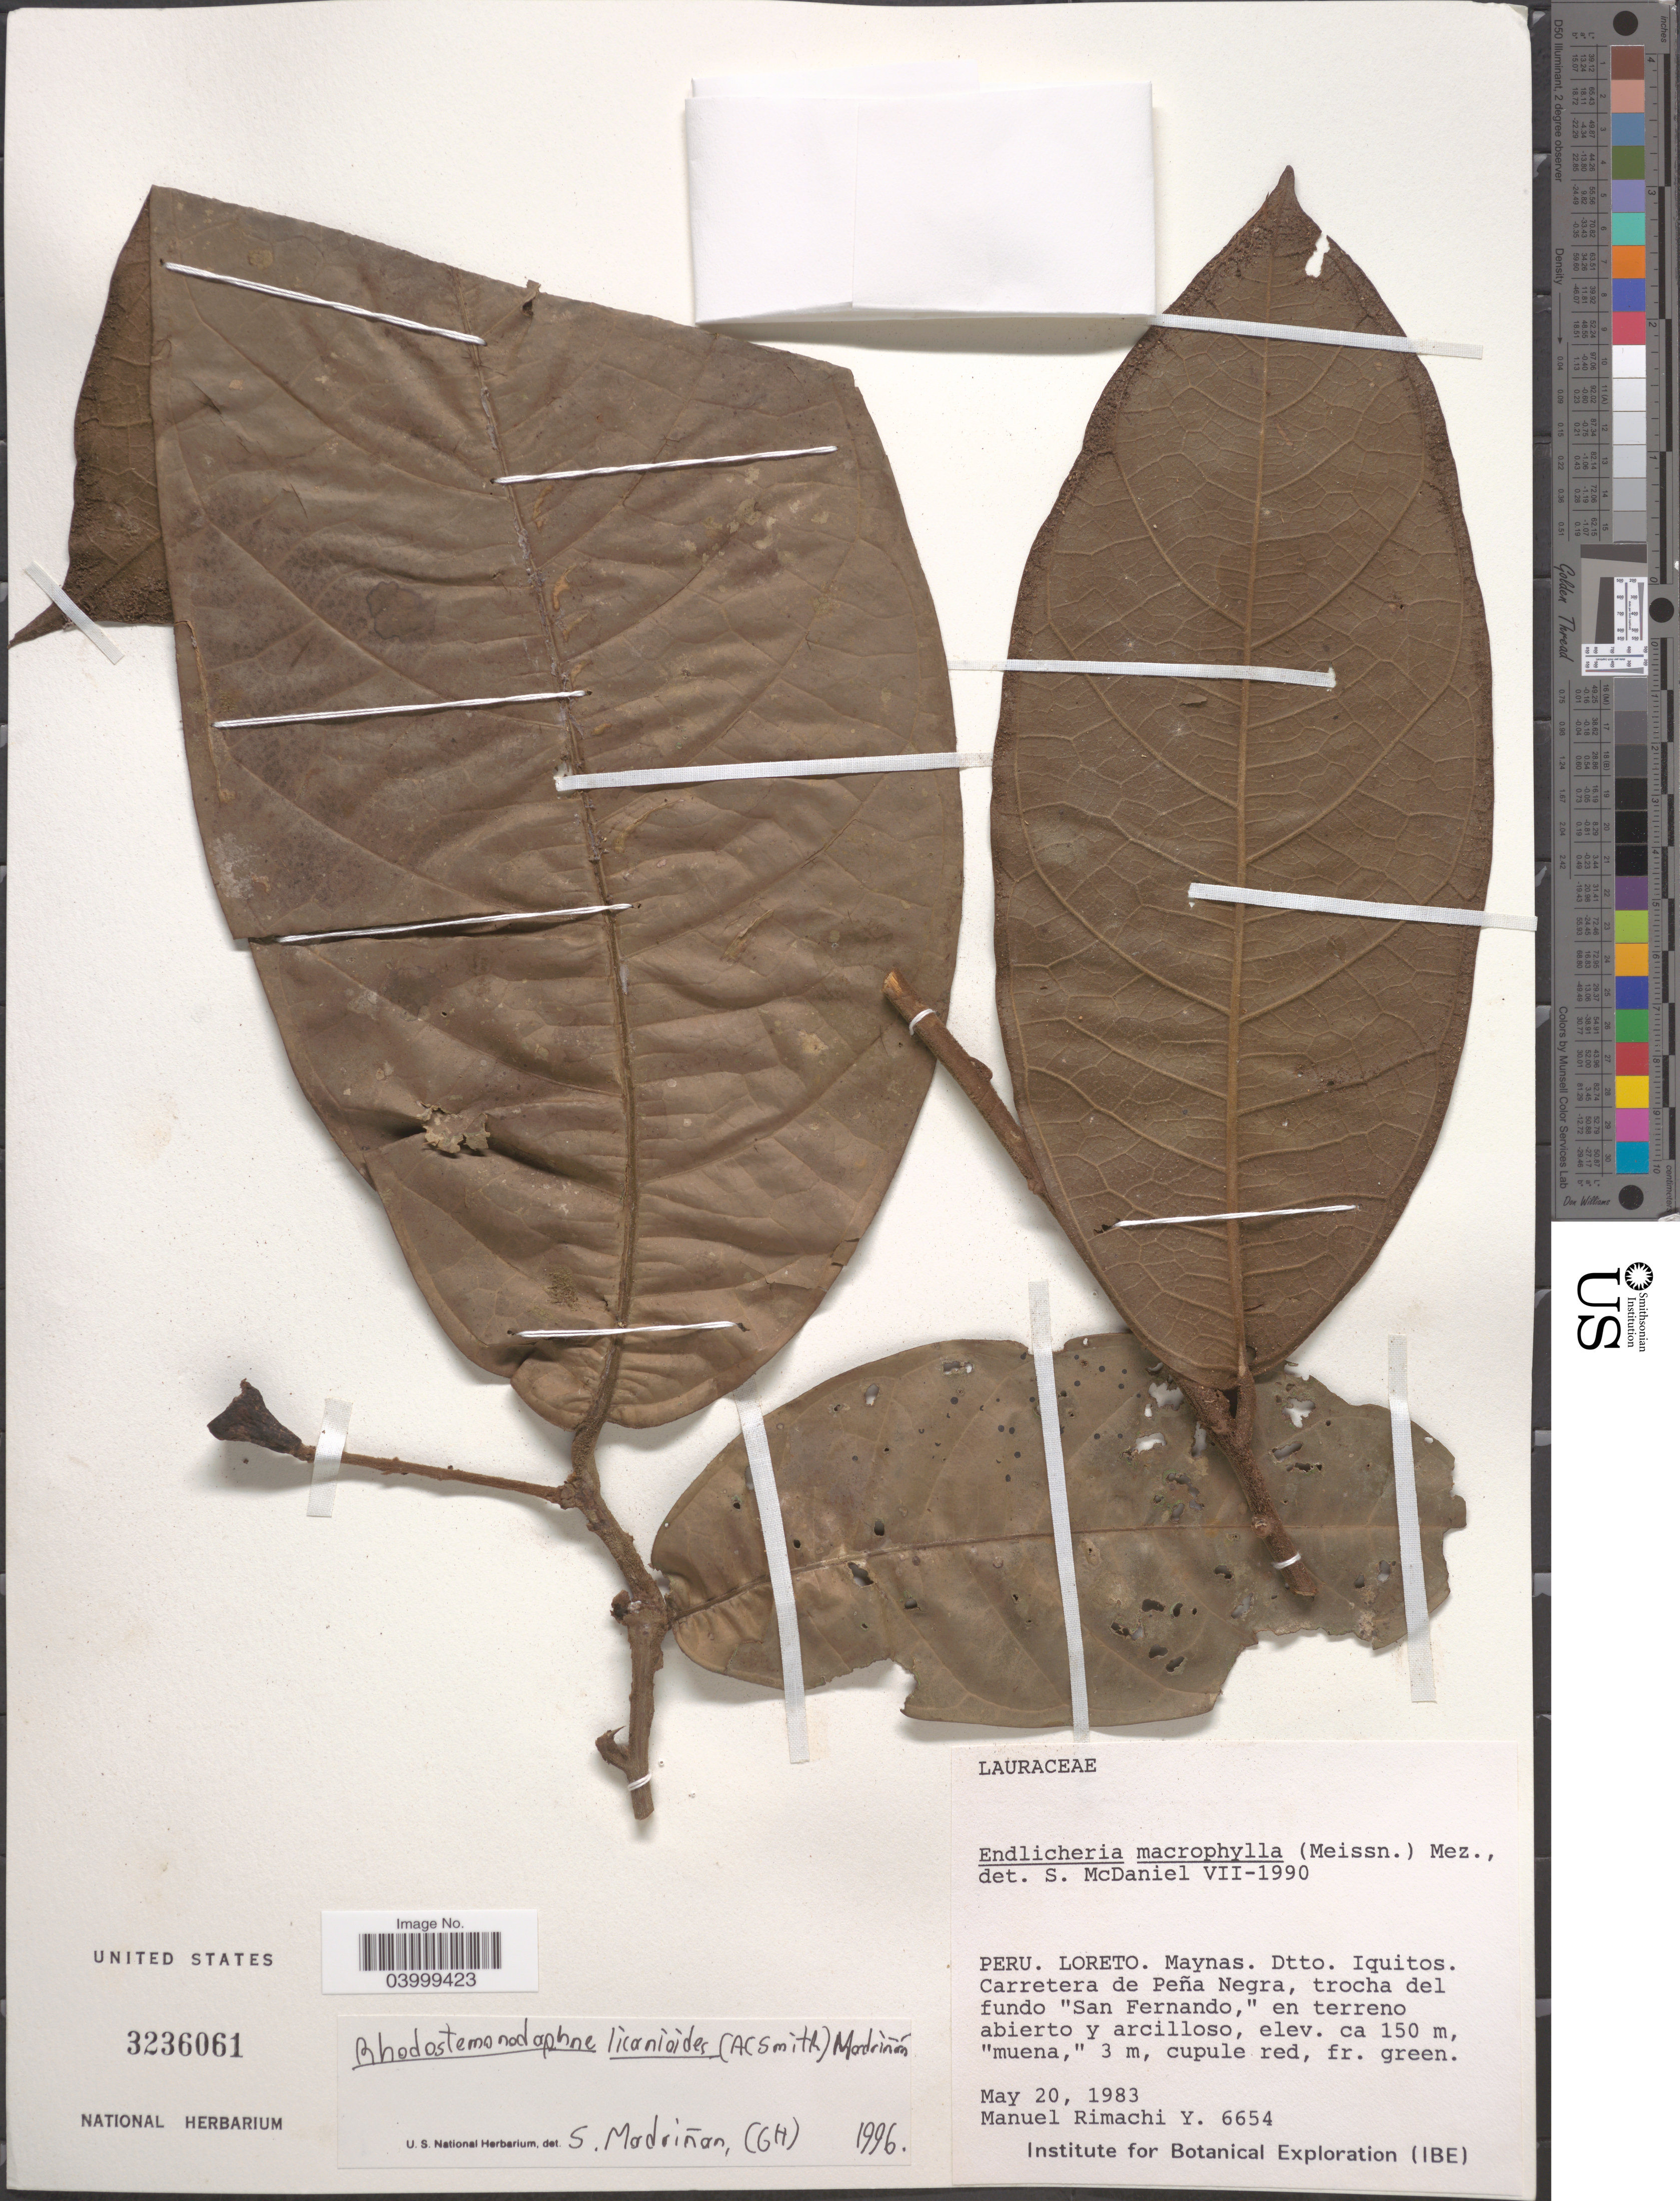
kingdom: Plantae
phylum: Tracheophyta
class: Magnoliopsida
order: Laurales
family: Lauraceae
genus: Rhodostemonodaphne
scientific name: Rhodostemonodaphne licanioides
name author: (A.C. Sm.) Madriñán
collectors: M. Rimachi Y.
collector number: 6654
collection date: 1983-05-20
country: Peru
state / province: Loreto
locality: Maynas. Dtto Iquitos. Carretera de Peña Negra, trocha del fundo "San Fernando".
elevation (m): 150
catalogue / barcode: US 3236061